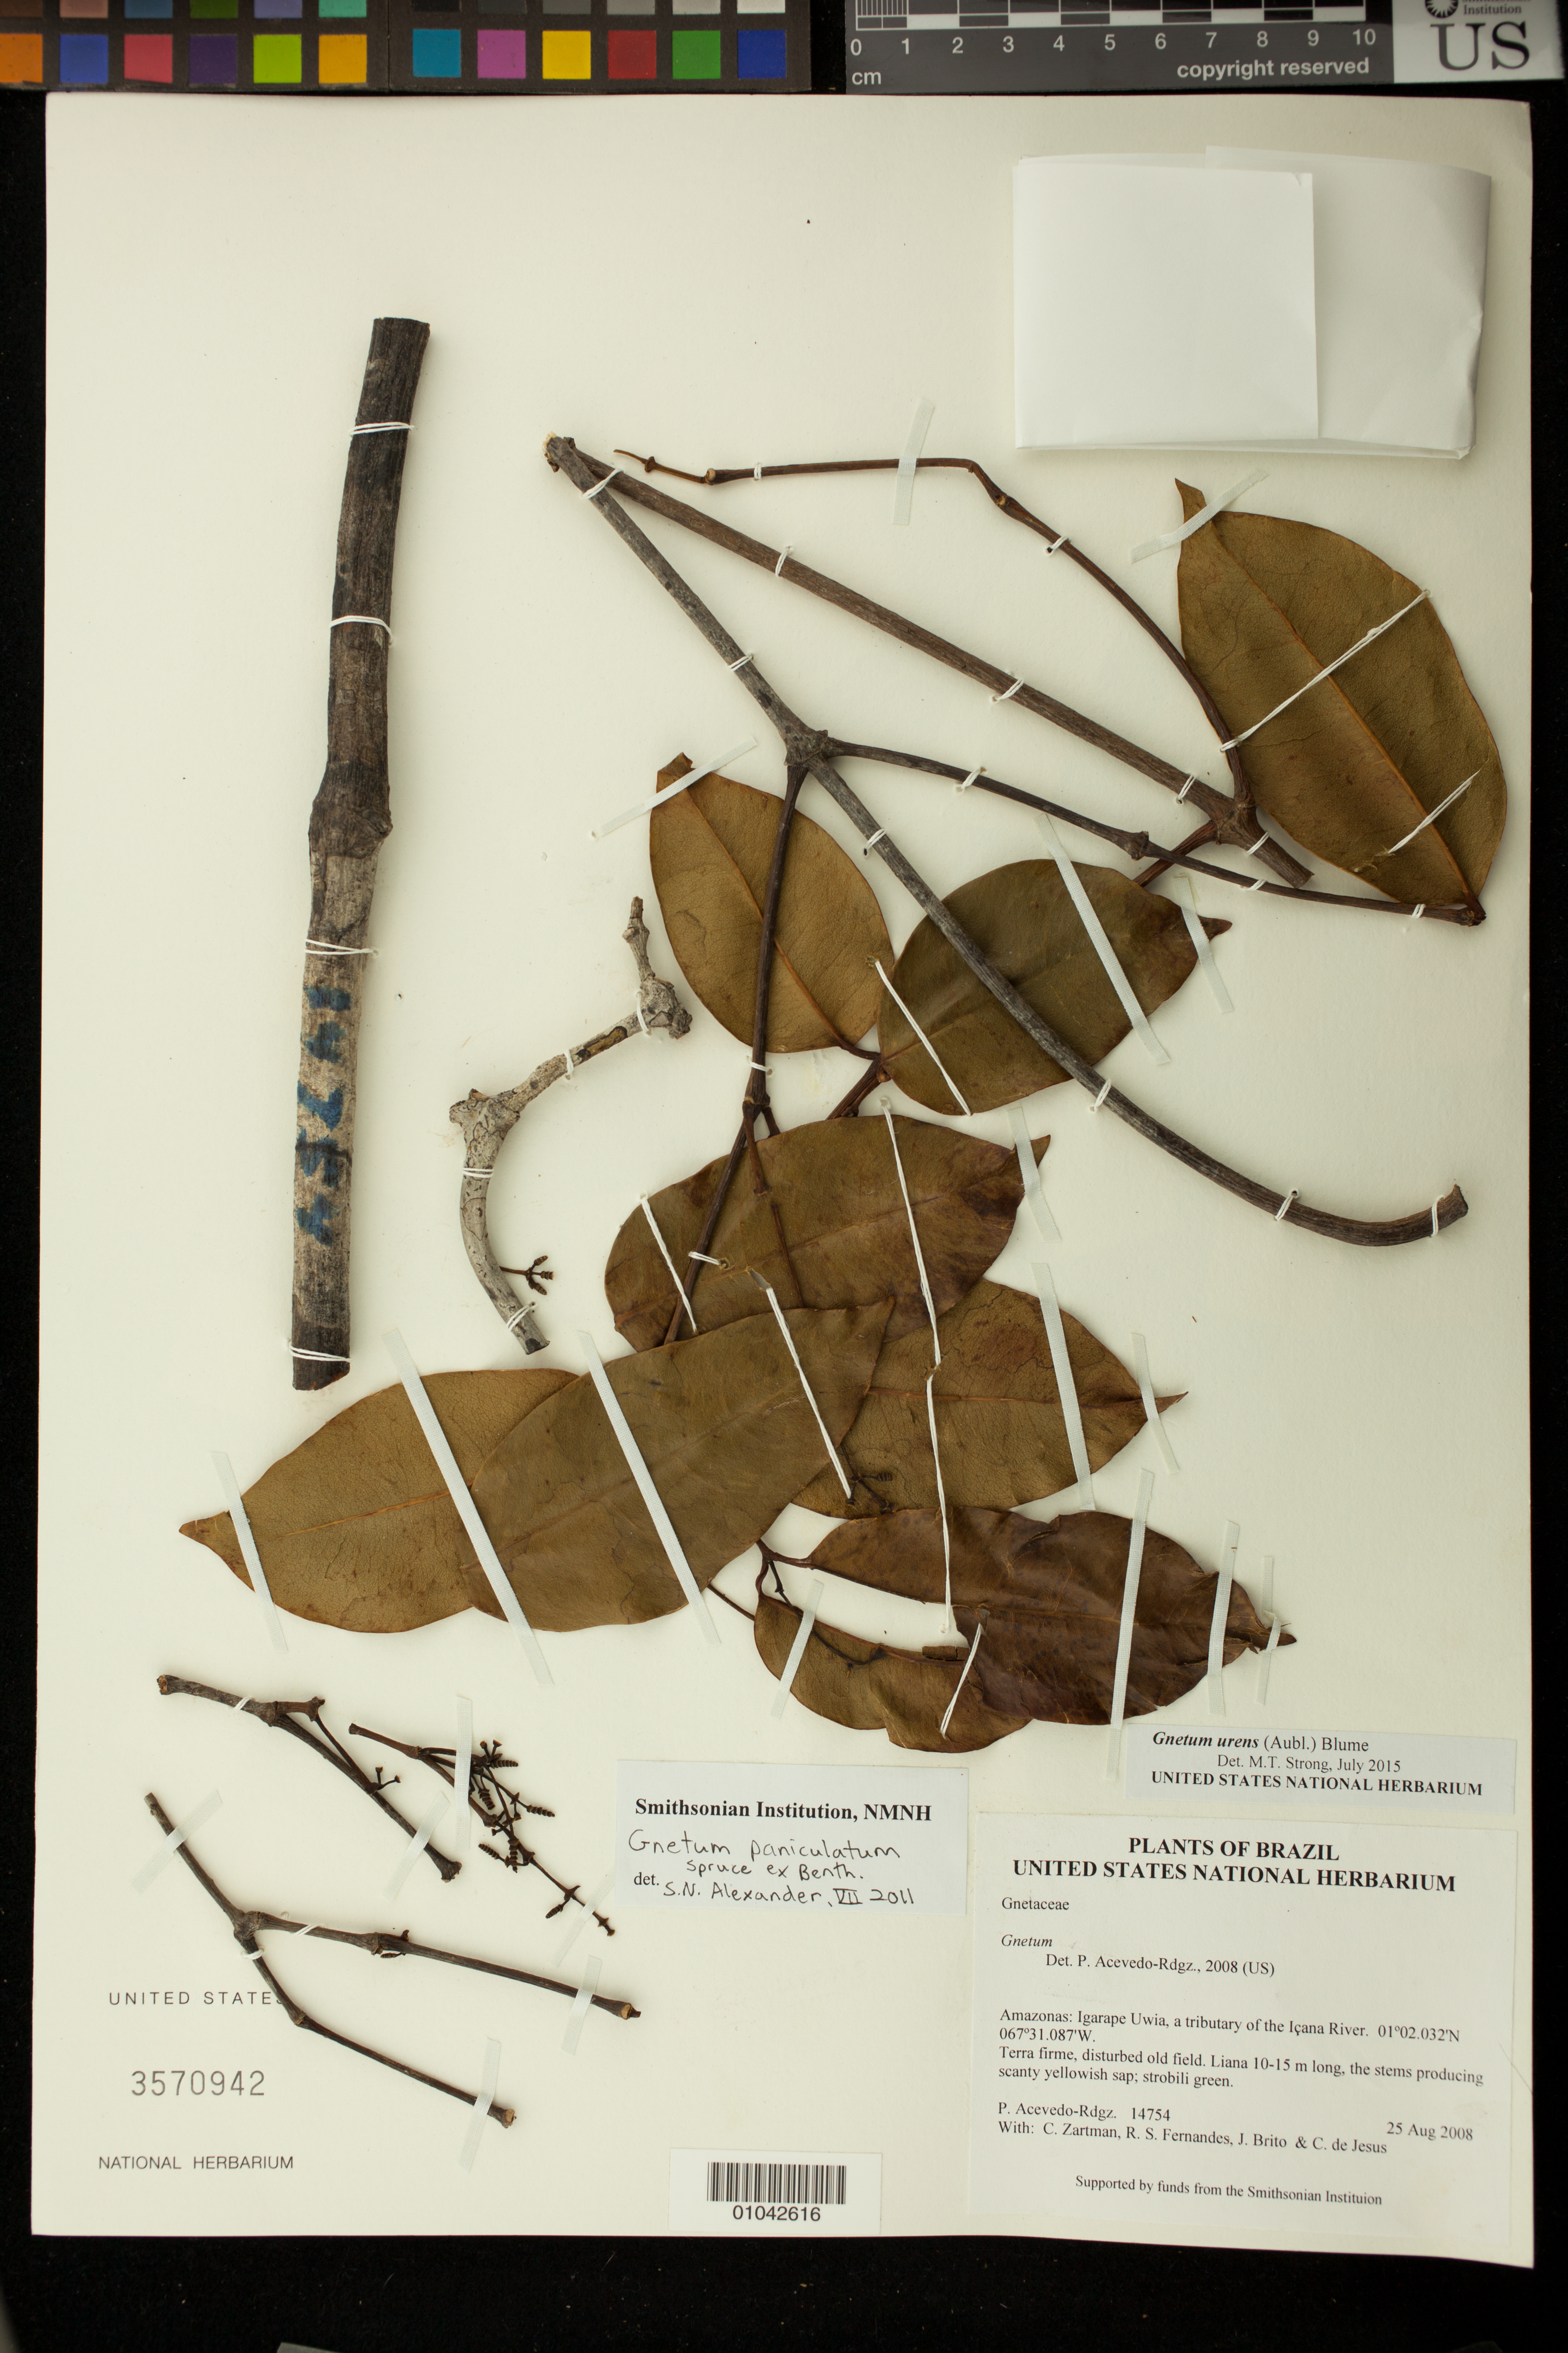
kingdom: Plantae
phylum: Tracheophyta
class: Gnetopsida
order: Gnetales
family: Gnetaceae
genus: Gnetum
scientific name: Gnetum urens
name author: (Aubl.) Blume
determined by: Strong, M. T., (US), Smithsonian Institution - National Museum of Natural History (UNITED STATES)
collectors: P. Acevedo-Rodr., C. Zartman, R. Fernandes, J. Brito & C. de Jesus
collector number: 14754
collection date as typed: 25 Aug 2008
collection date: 2008-08-25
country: Brazil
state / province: Amazonas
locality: Amazonas: Igarape Uwia, a tributary of the Içana River.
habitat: Terra firme, disturbed old field.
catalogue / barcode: US 3570942